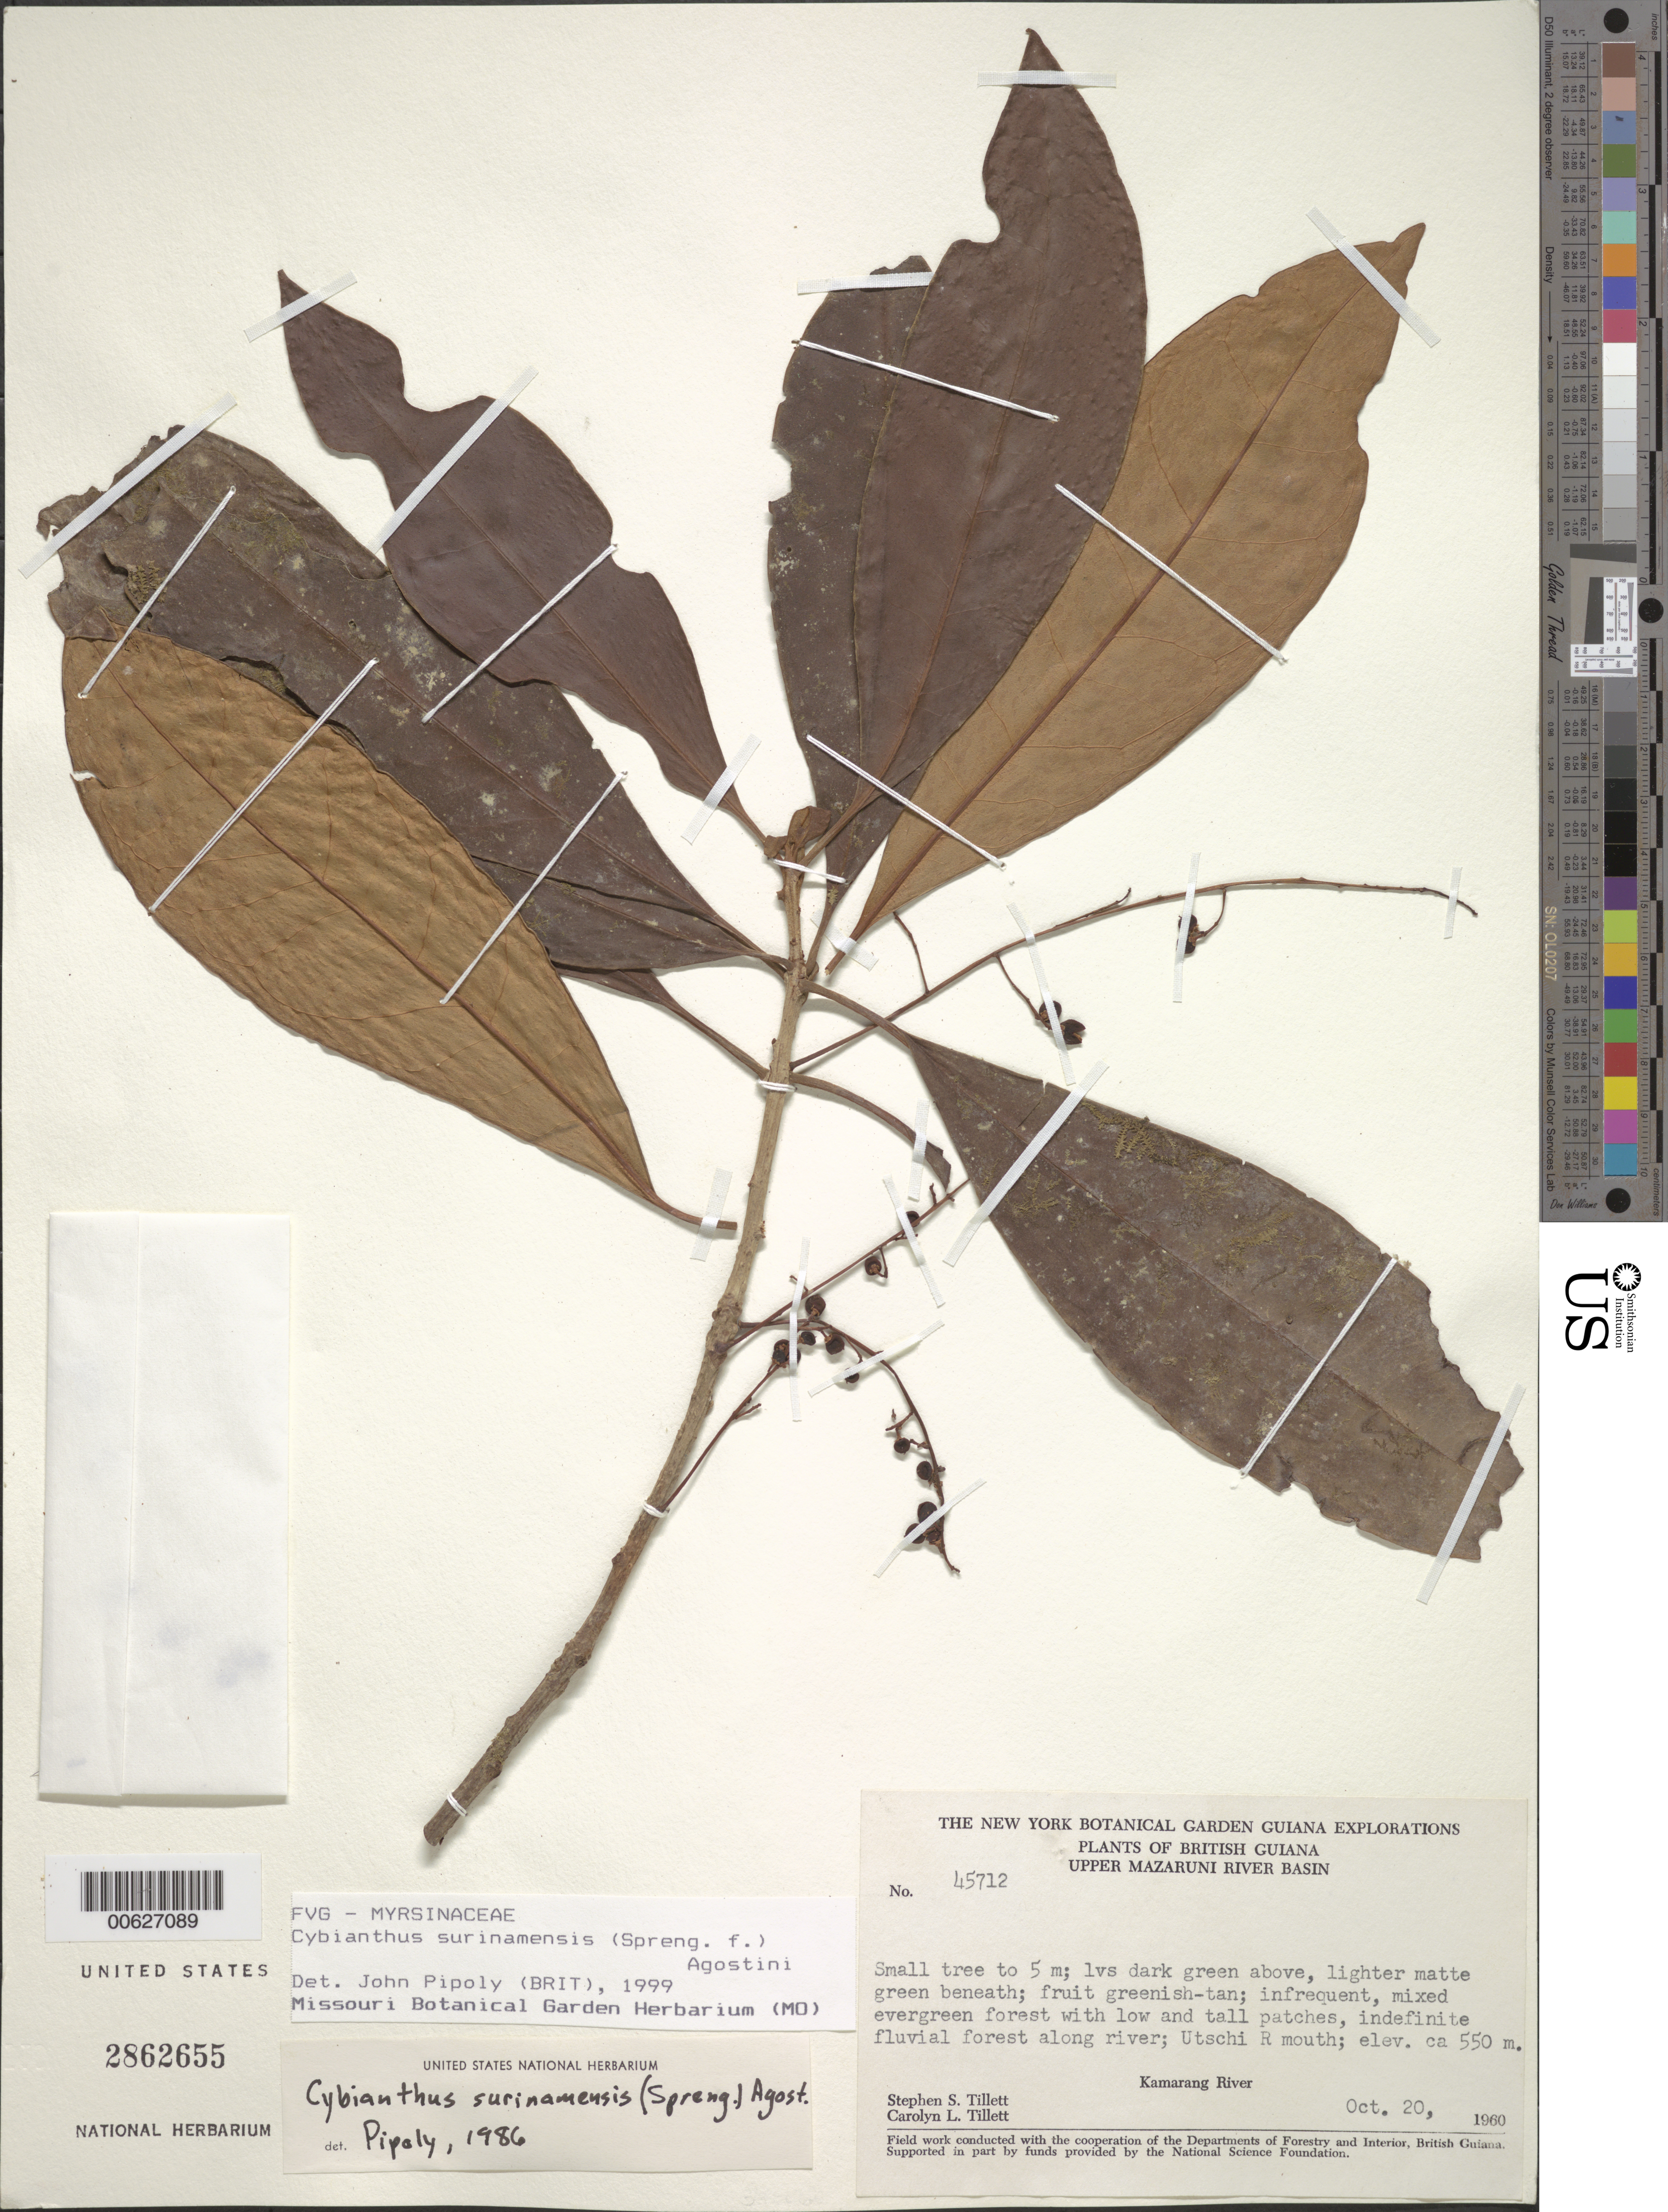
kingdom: Plantae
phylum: Tracheophyta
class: Magnoliopsida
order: Ericales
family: Primulaceae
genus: Cybianthus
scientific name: Cybianthus surinamensis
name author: (Spreng.) G. Agostini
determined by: Pipoly, J. J., III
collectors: S. S. Tillett, C. L. Tillett & R. Boyan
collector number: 45712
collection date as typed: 20-Oct-60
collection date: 1960-10-20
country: Guyana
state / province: Cuyuni-Mazaruni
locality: Upper Mazaruni River Basin, mouth of Utschi River, Kamarang River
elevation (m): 549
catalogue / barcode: US 2862655